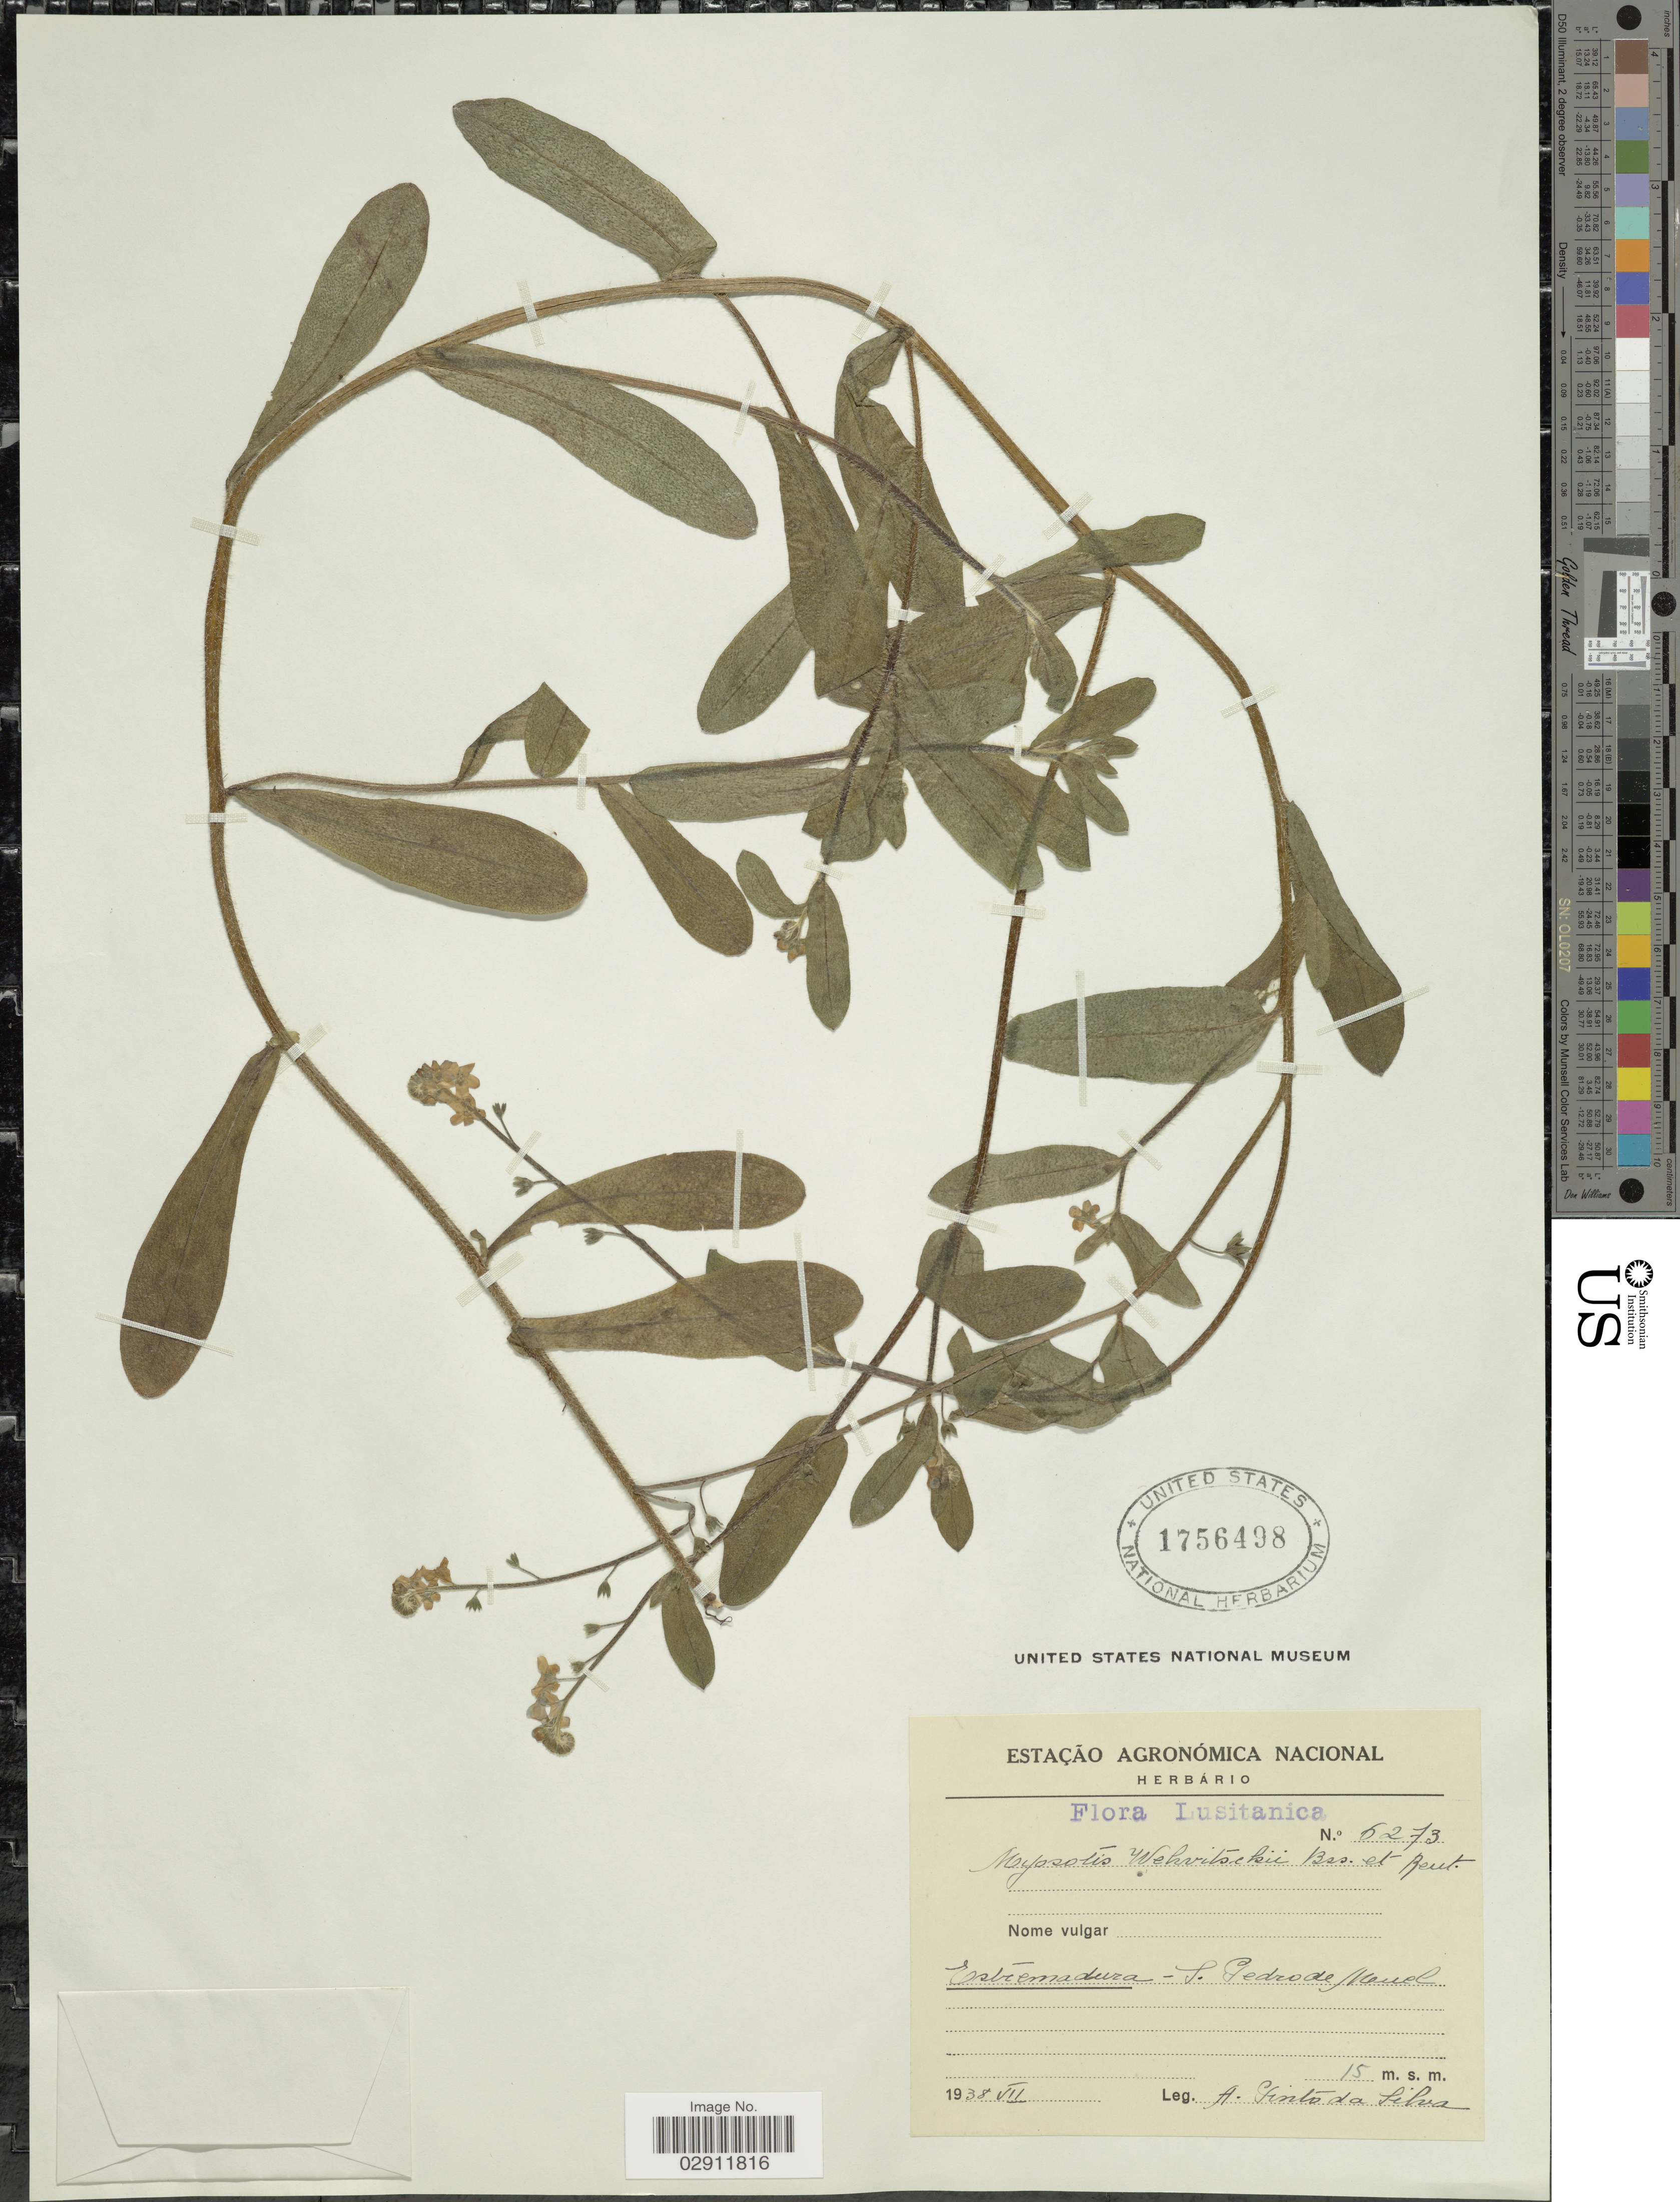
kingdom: Plantae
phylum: Tracheophyta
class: Magnoliopsida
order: Boraginales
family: Boraginaceae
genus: Myosotis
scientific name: Myosotis welwitschii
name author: Boiss. & Reut.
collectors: A. Gints De Silva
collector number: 5273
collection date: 1938-07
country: Portugal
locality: Estremadura - S. Pedro de Moel [interpreted].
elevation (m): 15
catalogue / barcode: US 1756498